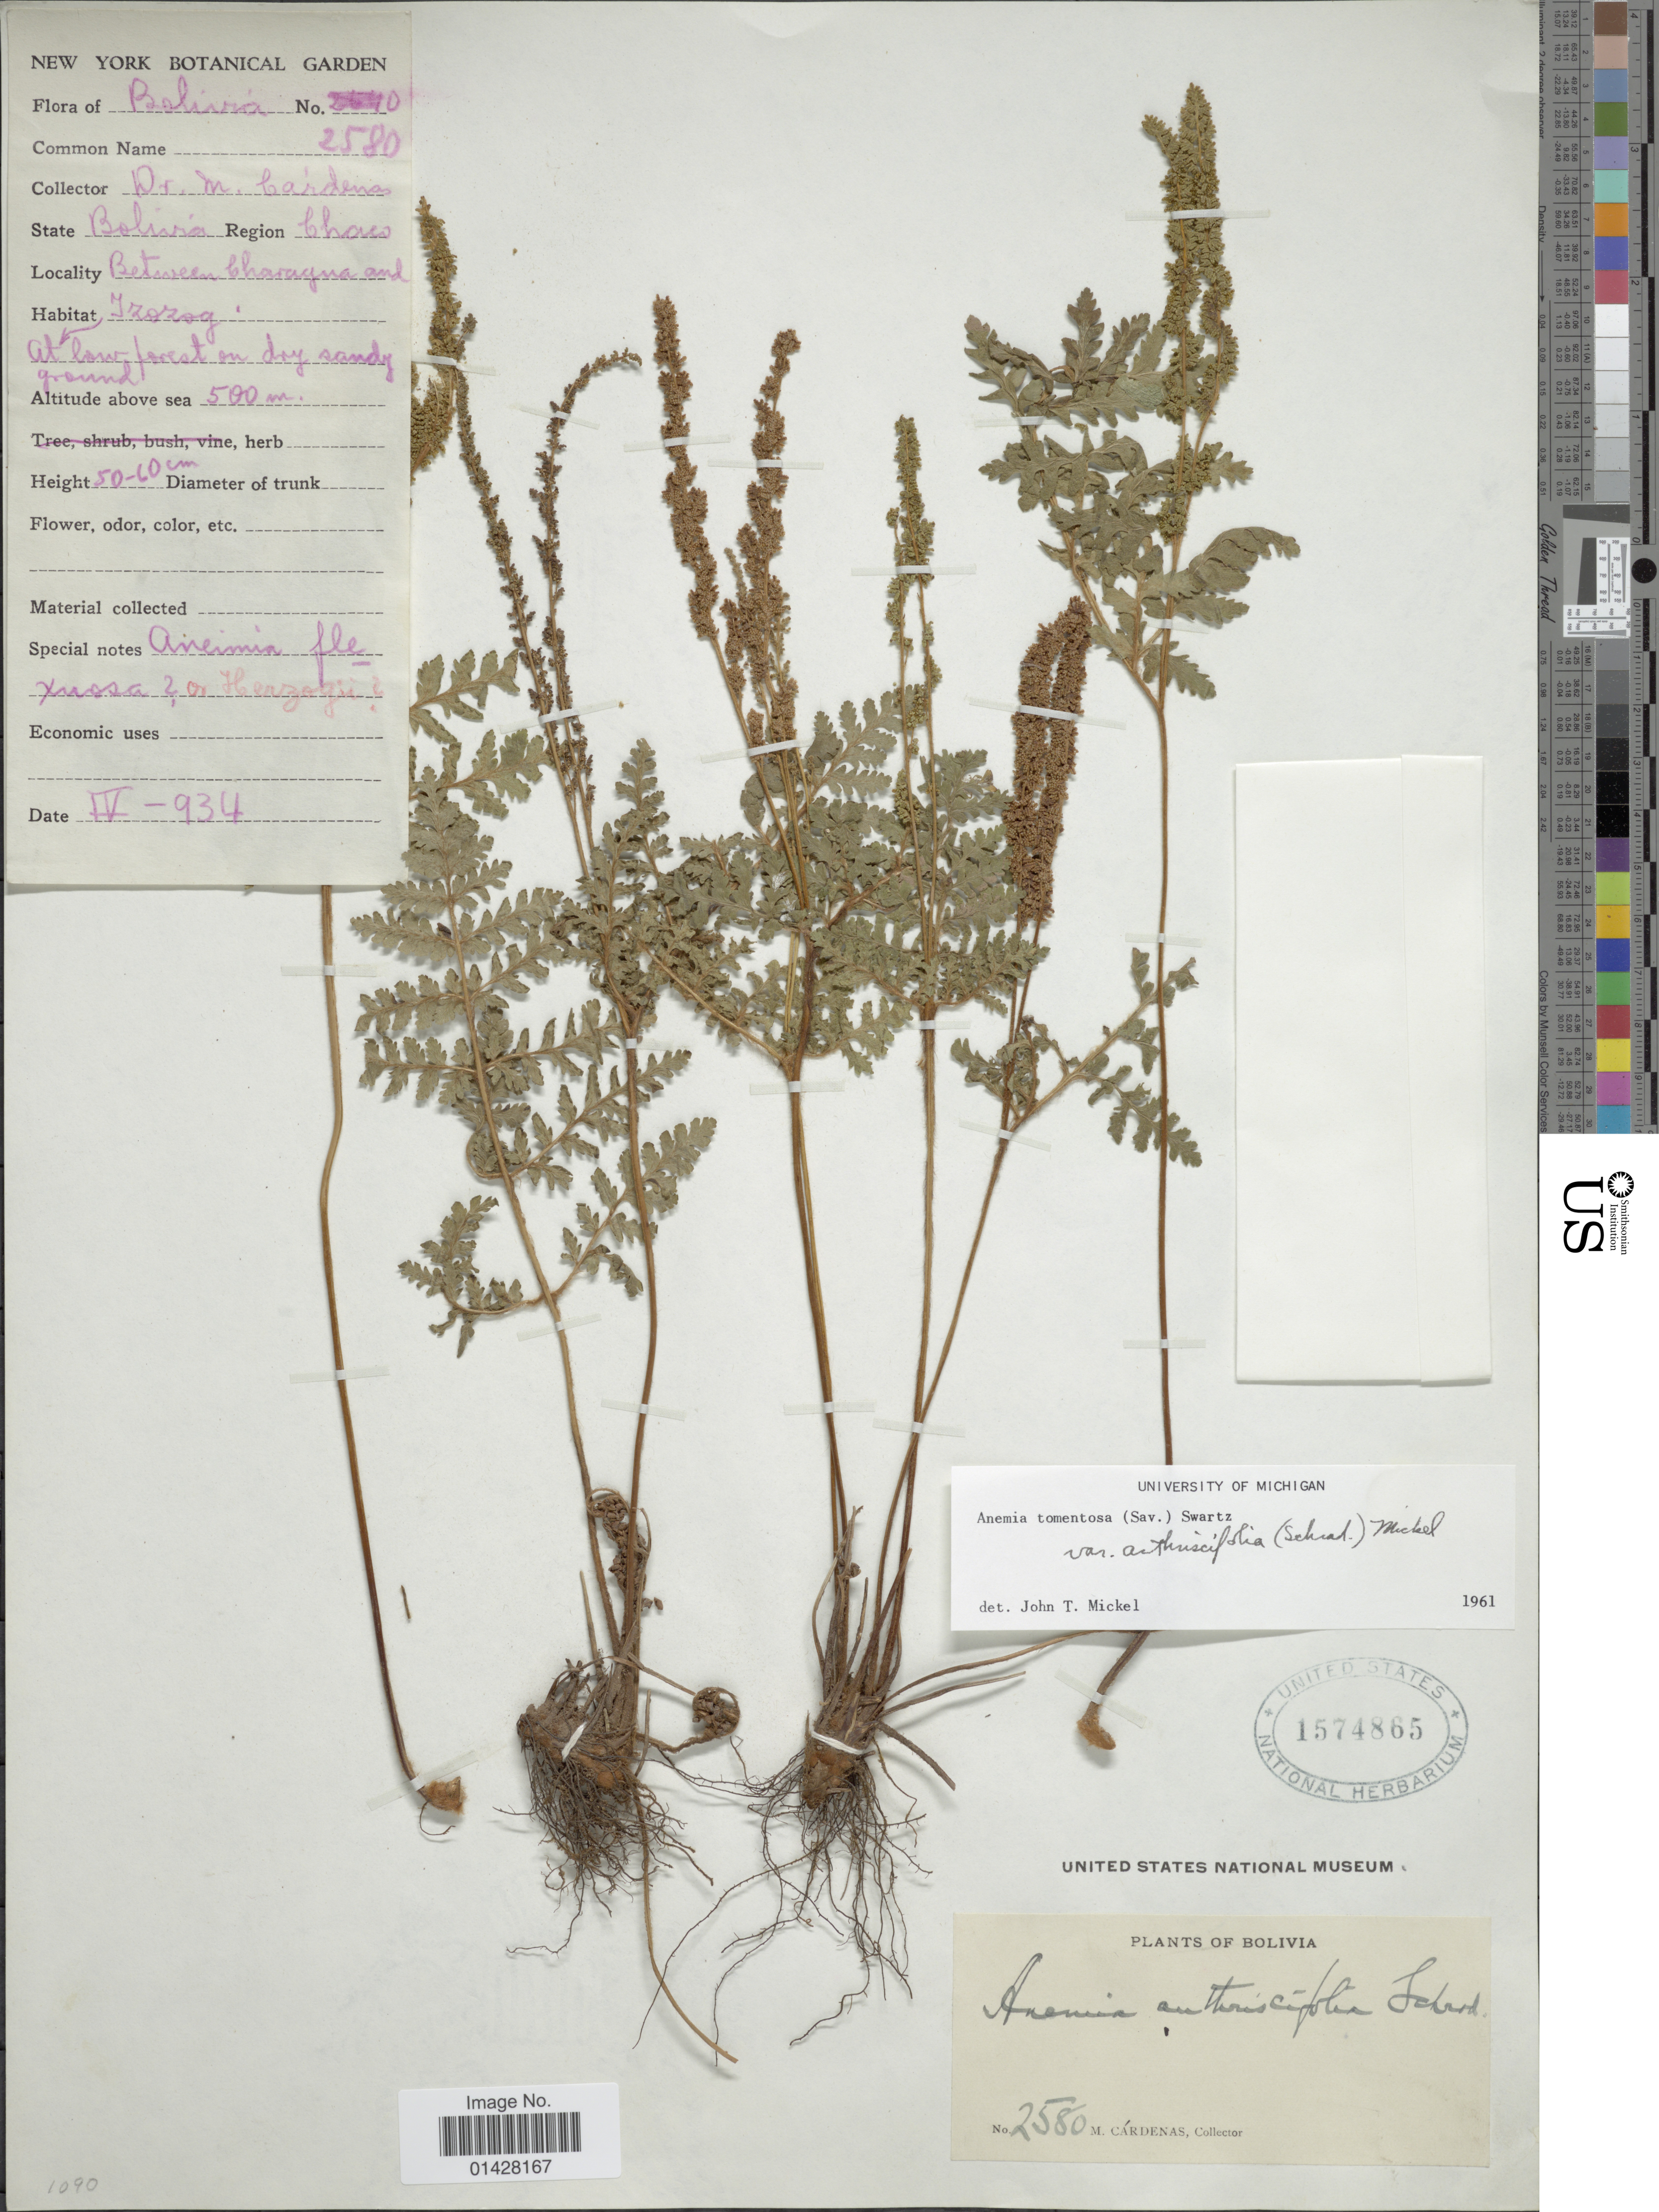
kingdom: Plantae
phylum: Tracheophyta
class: Polypodiopsida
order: Schizaeales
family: Anemiaceae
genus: Anemia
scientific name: Anemia tomentosa var. anthriscifolia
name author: (Schrad.) Mickel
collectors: M. Cárdenas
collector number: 2580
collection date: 1934-04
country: Bolivia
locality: Region Chaw. Between Charagna and Izozog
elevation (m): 500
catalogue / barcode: US 1574865